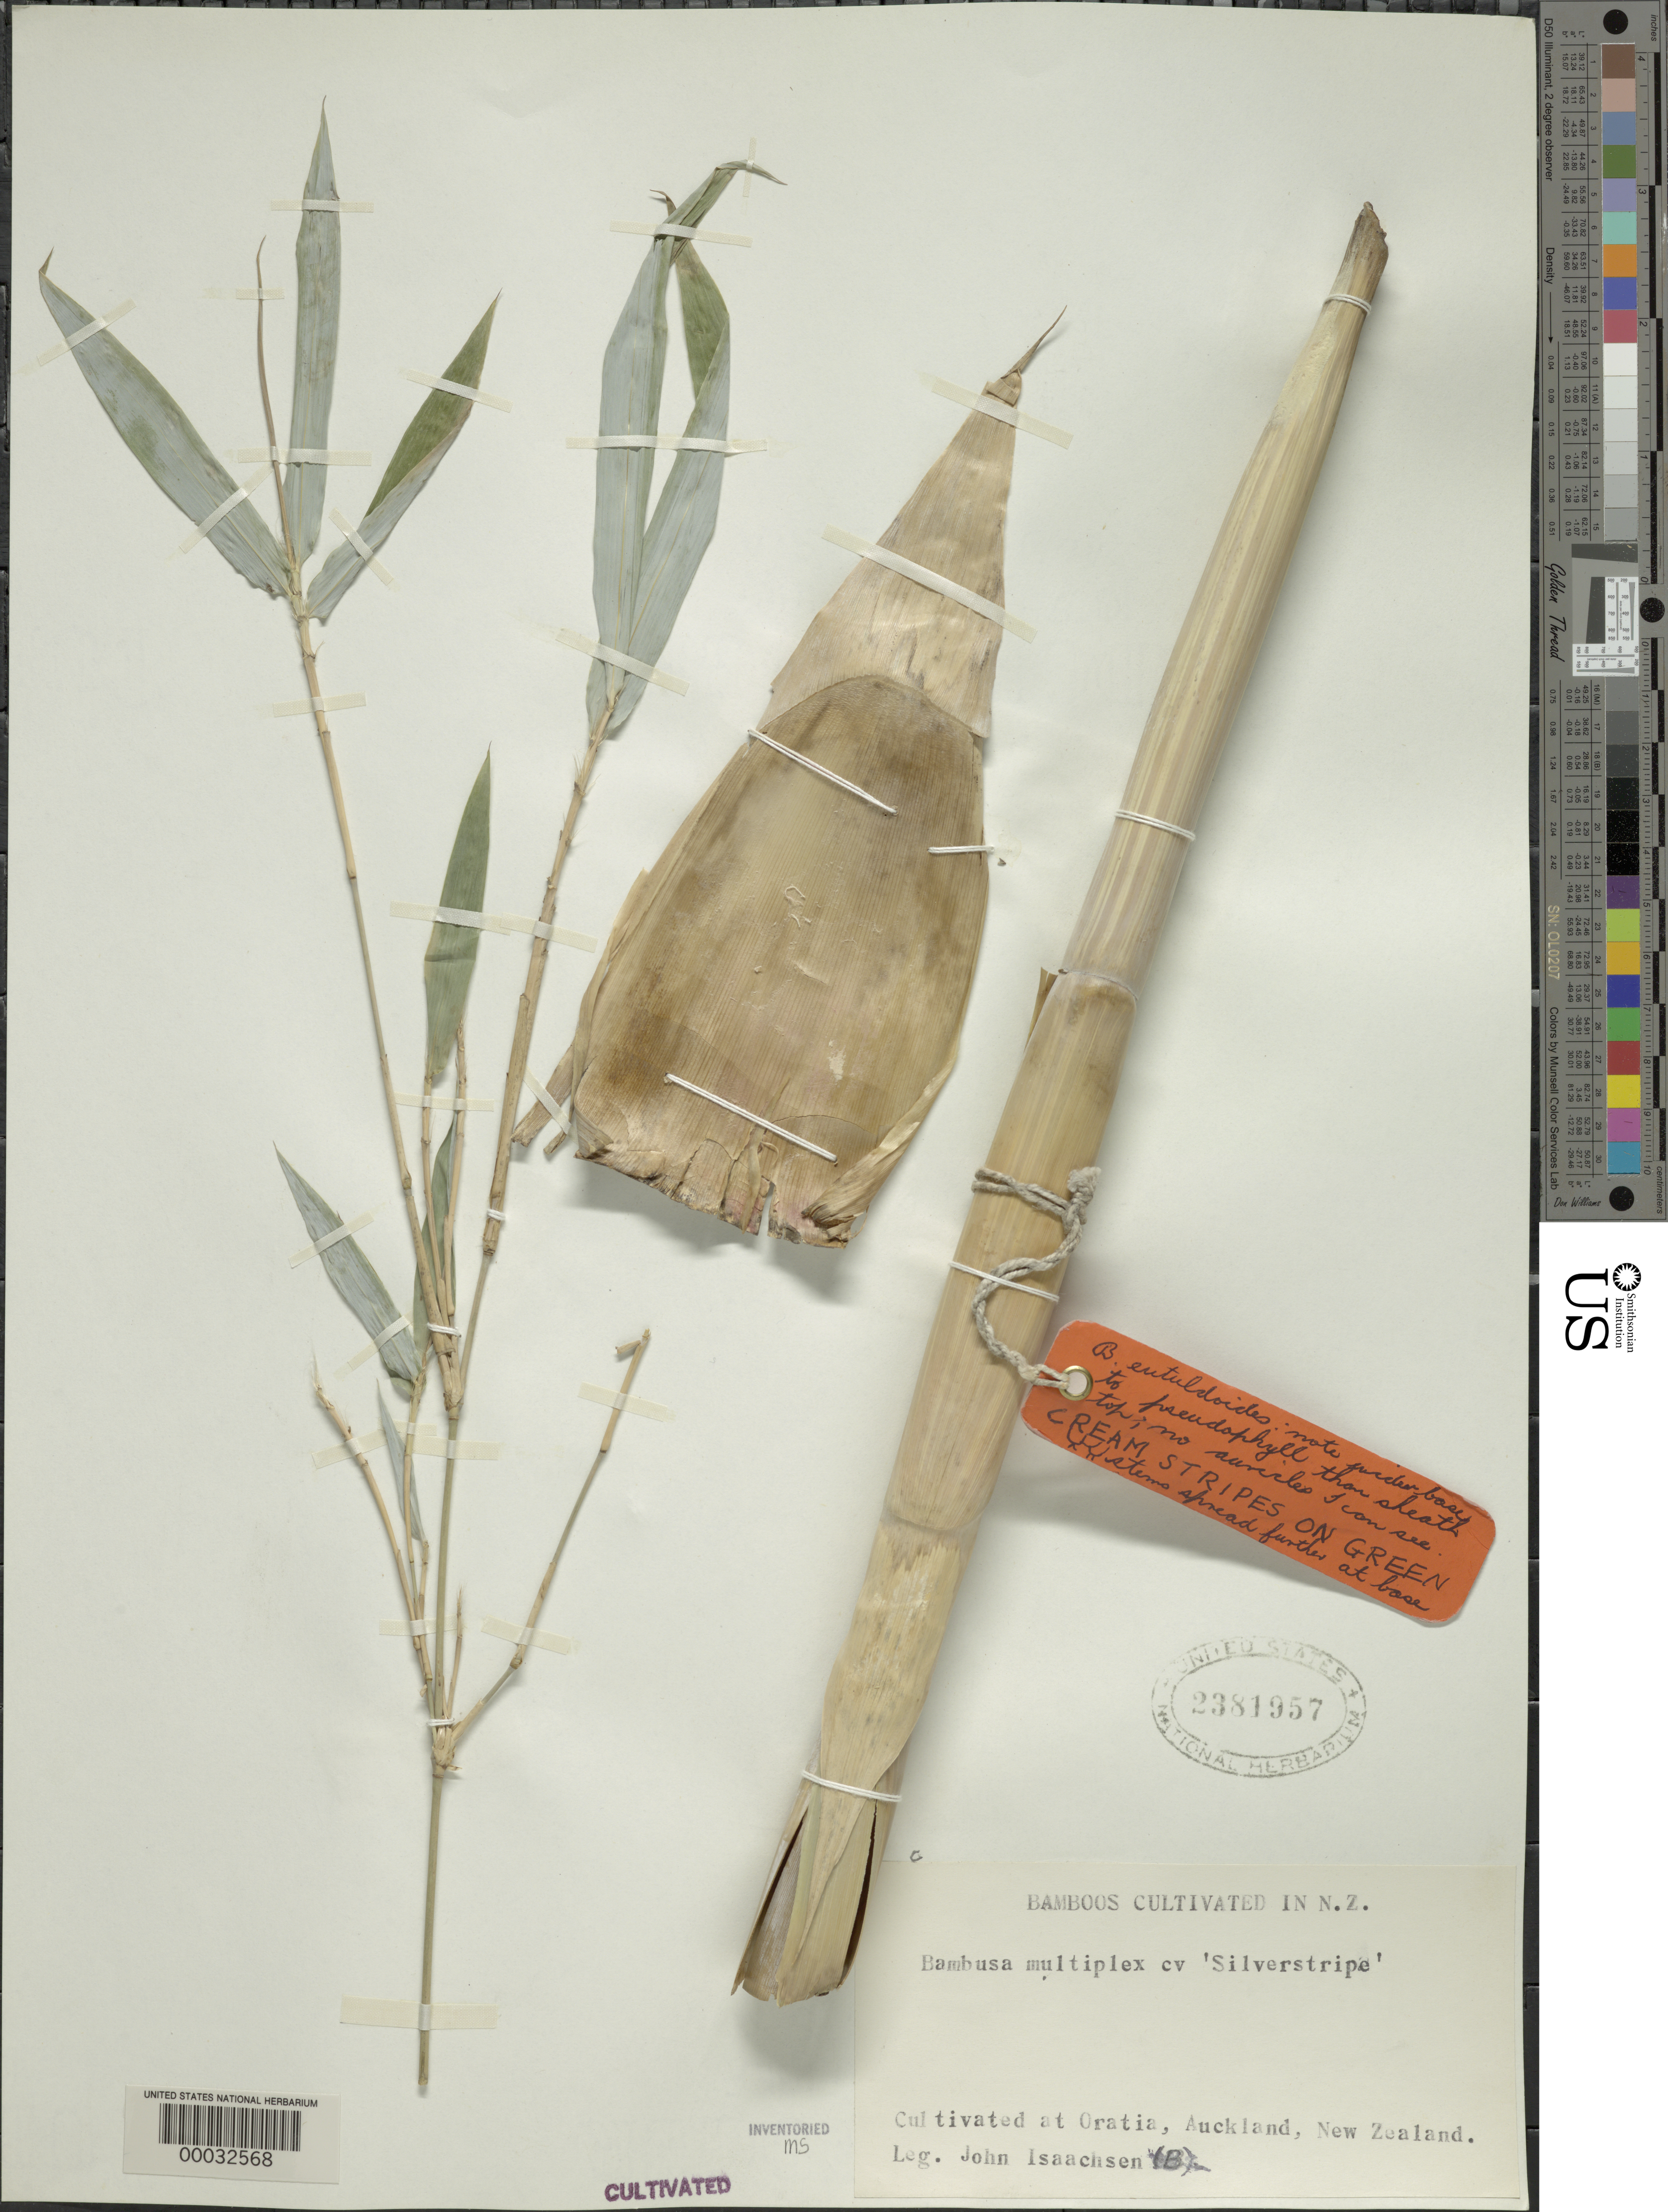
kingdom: Plantae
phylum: Tracheophyta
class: Liliopsida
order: Poales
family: Poaceae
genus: Bambusa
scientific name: Bambusa multiplex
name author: (Lour.) Raeusch. ex Schult. & Schult. f.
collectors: J. Isaachsen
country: New Zealand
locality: Auckland, oratia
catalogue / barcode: US 2381957